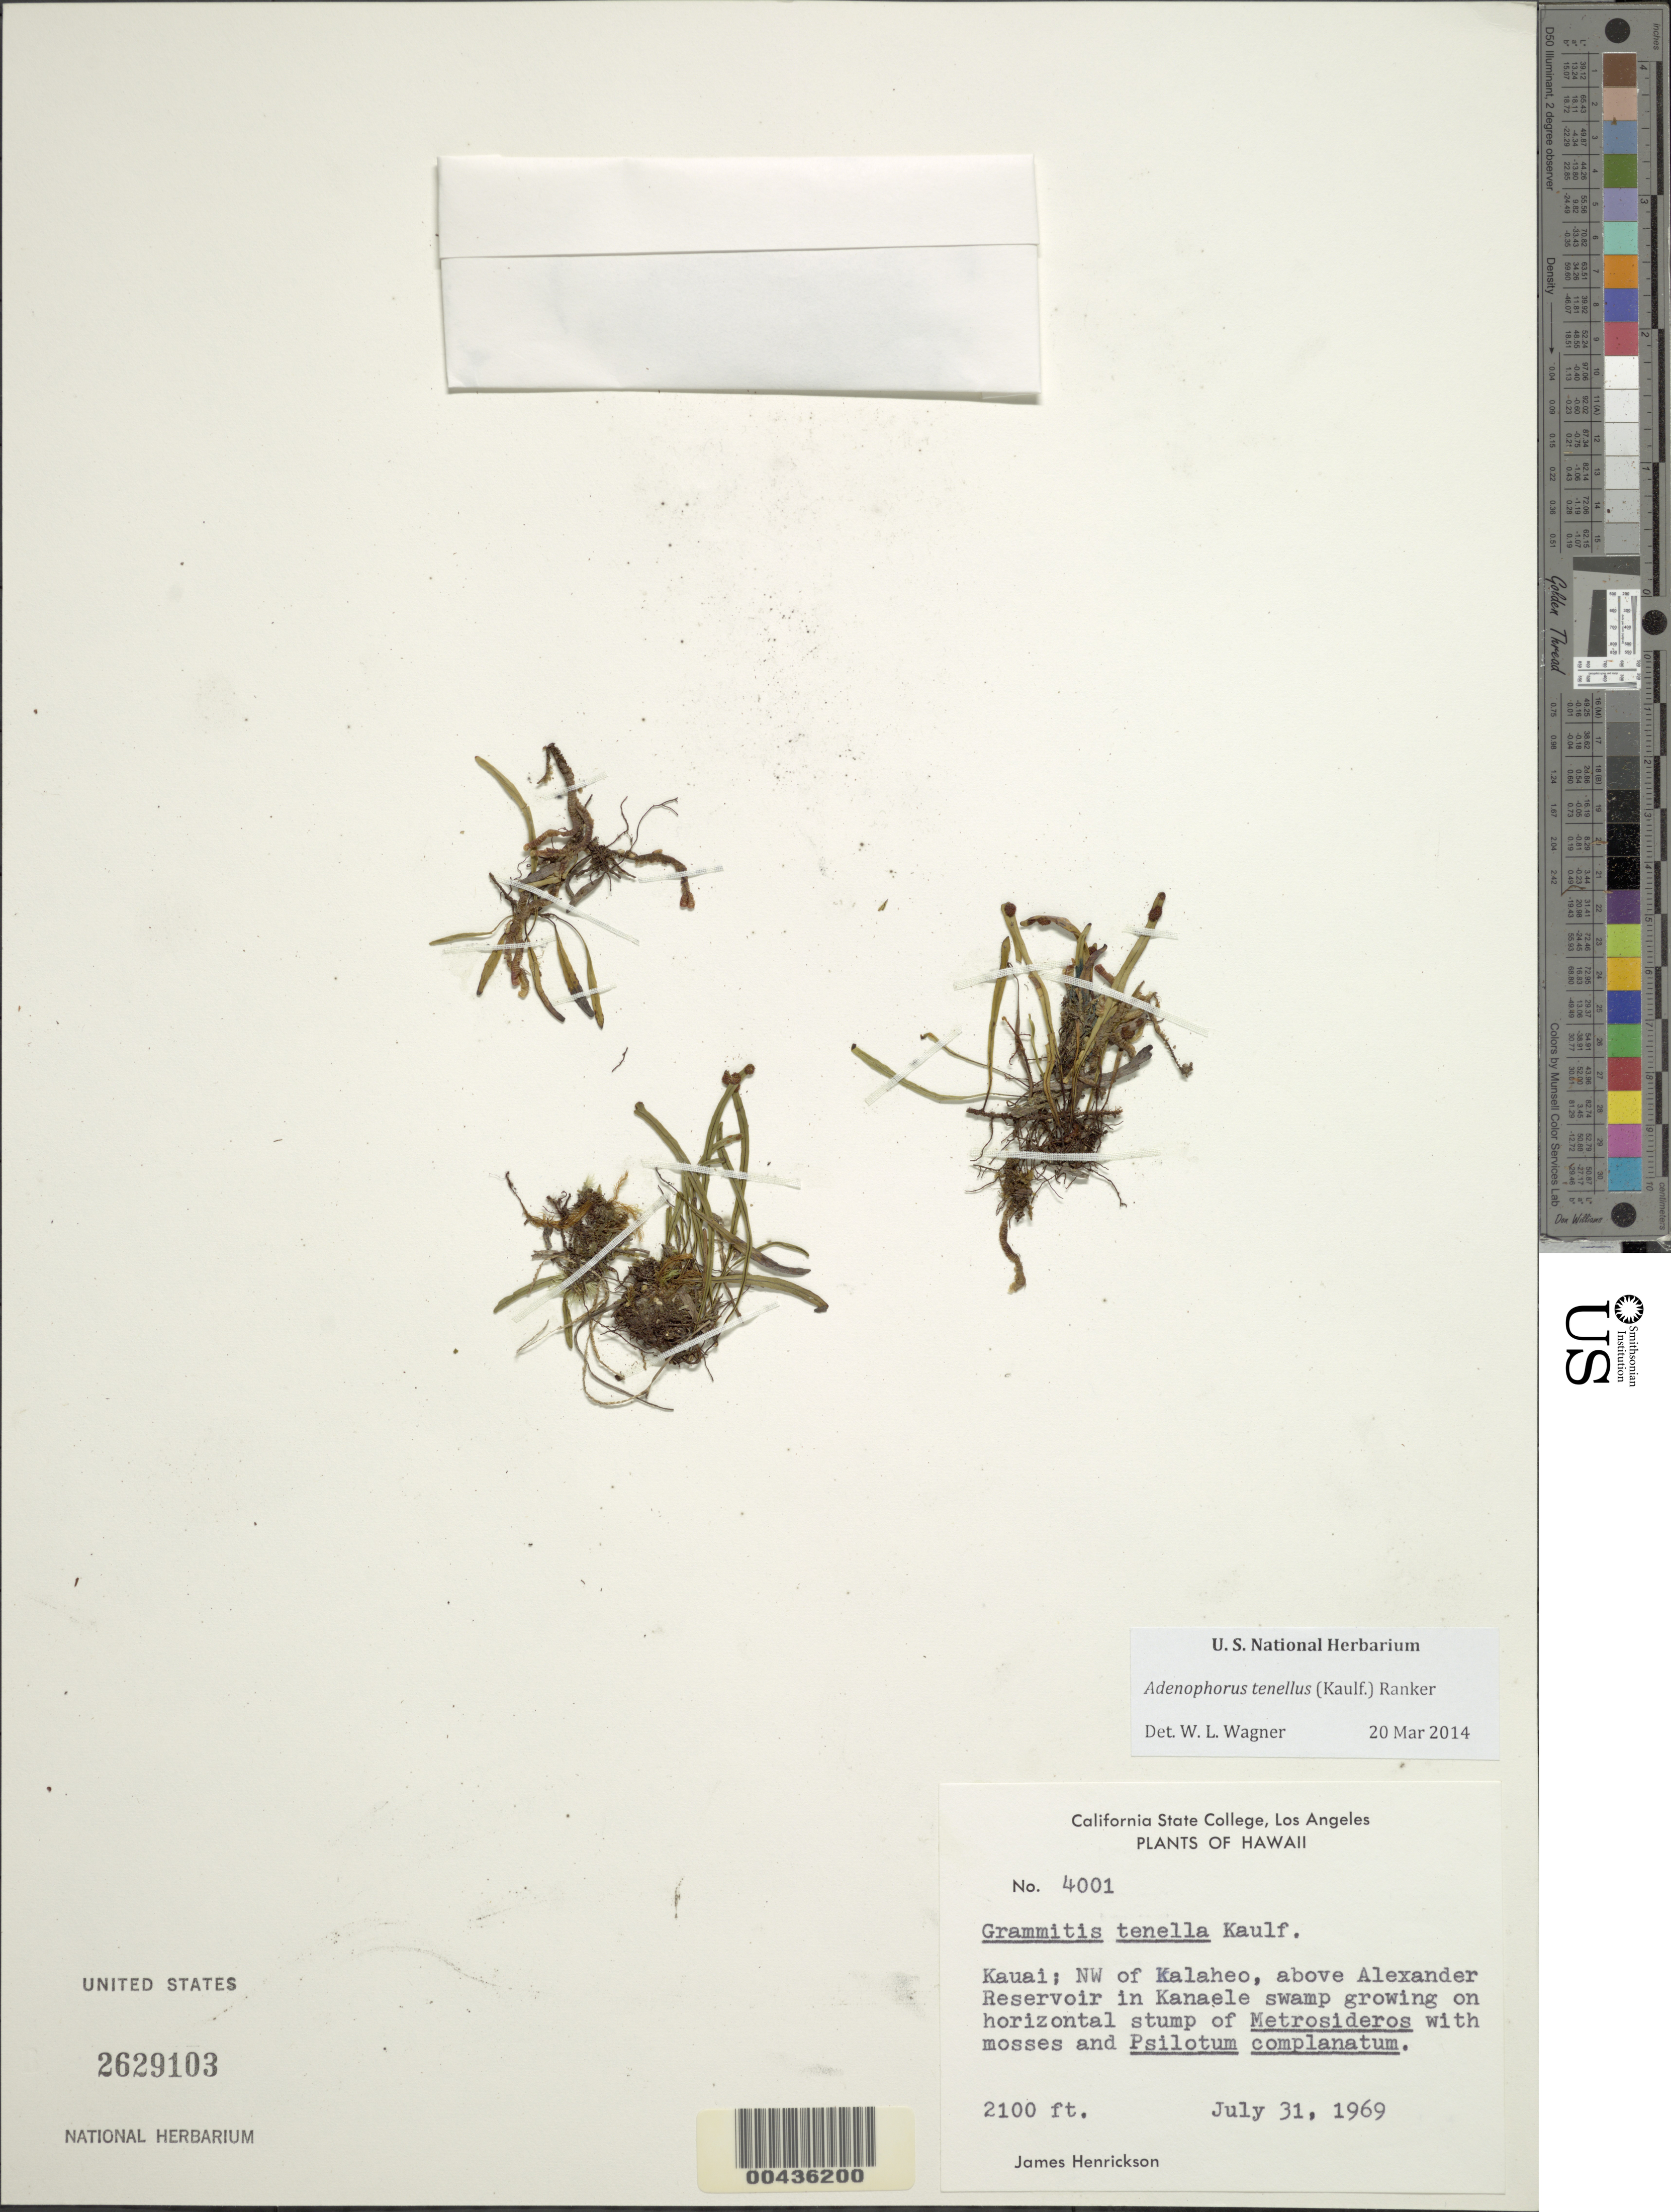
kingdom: Plantae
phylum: Tracheophyta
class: Polypodiopsida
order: Polypodiales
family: Polypodiaceae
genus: Adenophorus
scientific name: Adenophorus tenellus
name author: (Kaulf.) Ranker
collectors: J. S. Henrickson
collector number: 4001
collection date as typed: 31 Jul 1969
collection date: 1969-07-31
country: United States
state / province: Hawaii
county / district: Kauai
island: Kaua'i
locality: NW of Kalaheo, above Alexander Reservoir in Kanaele swamp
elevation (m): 640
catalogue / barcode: US 2629103